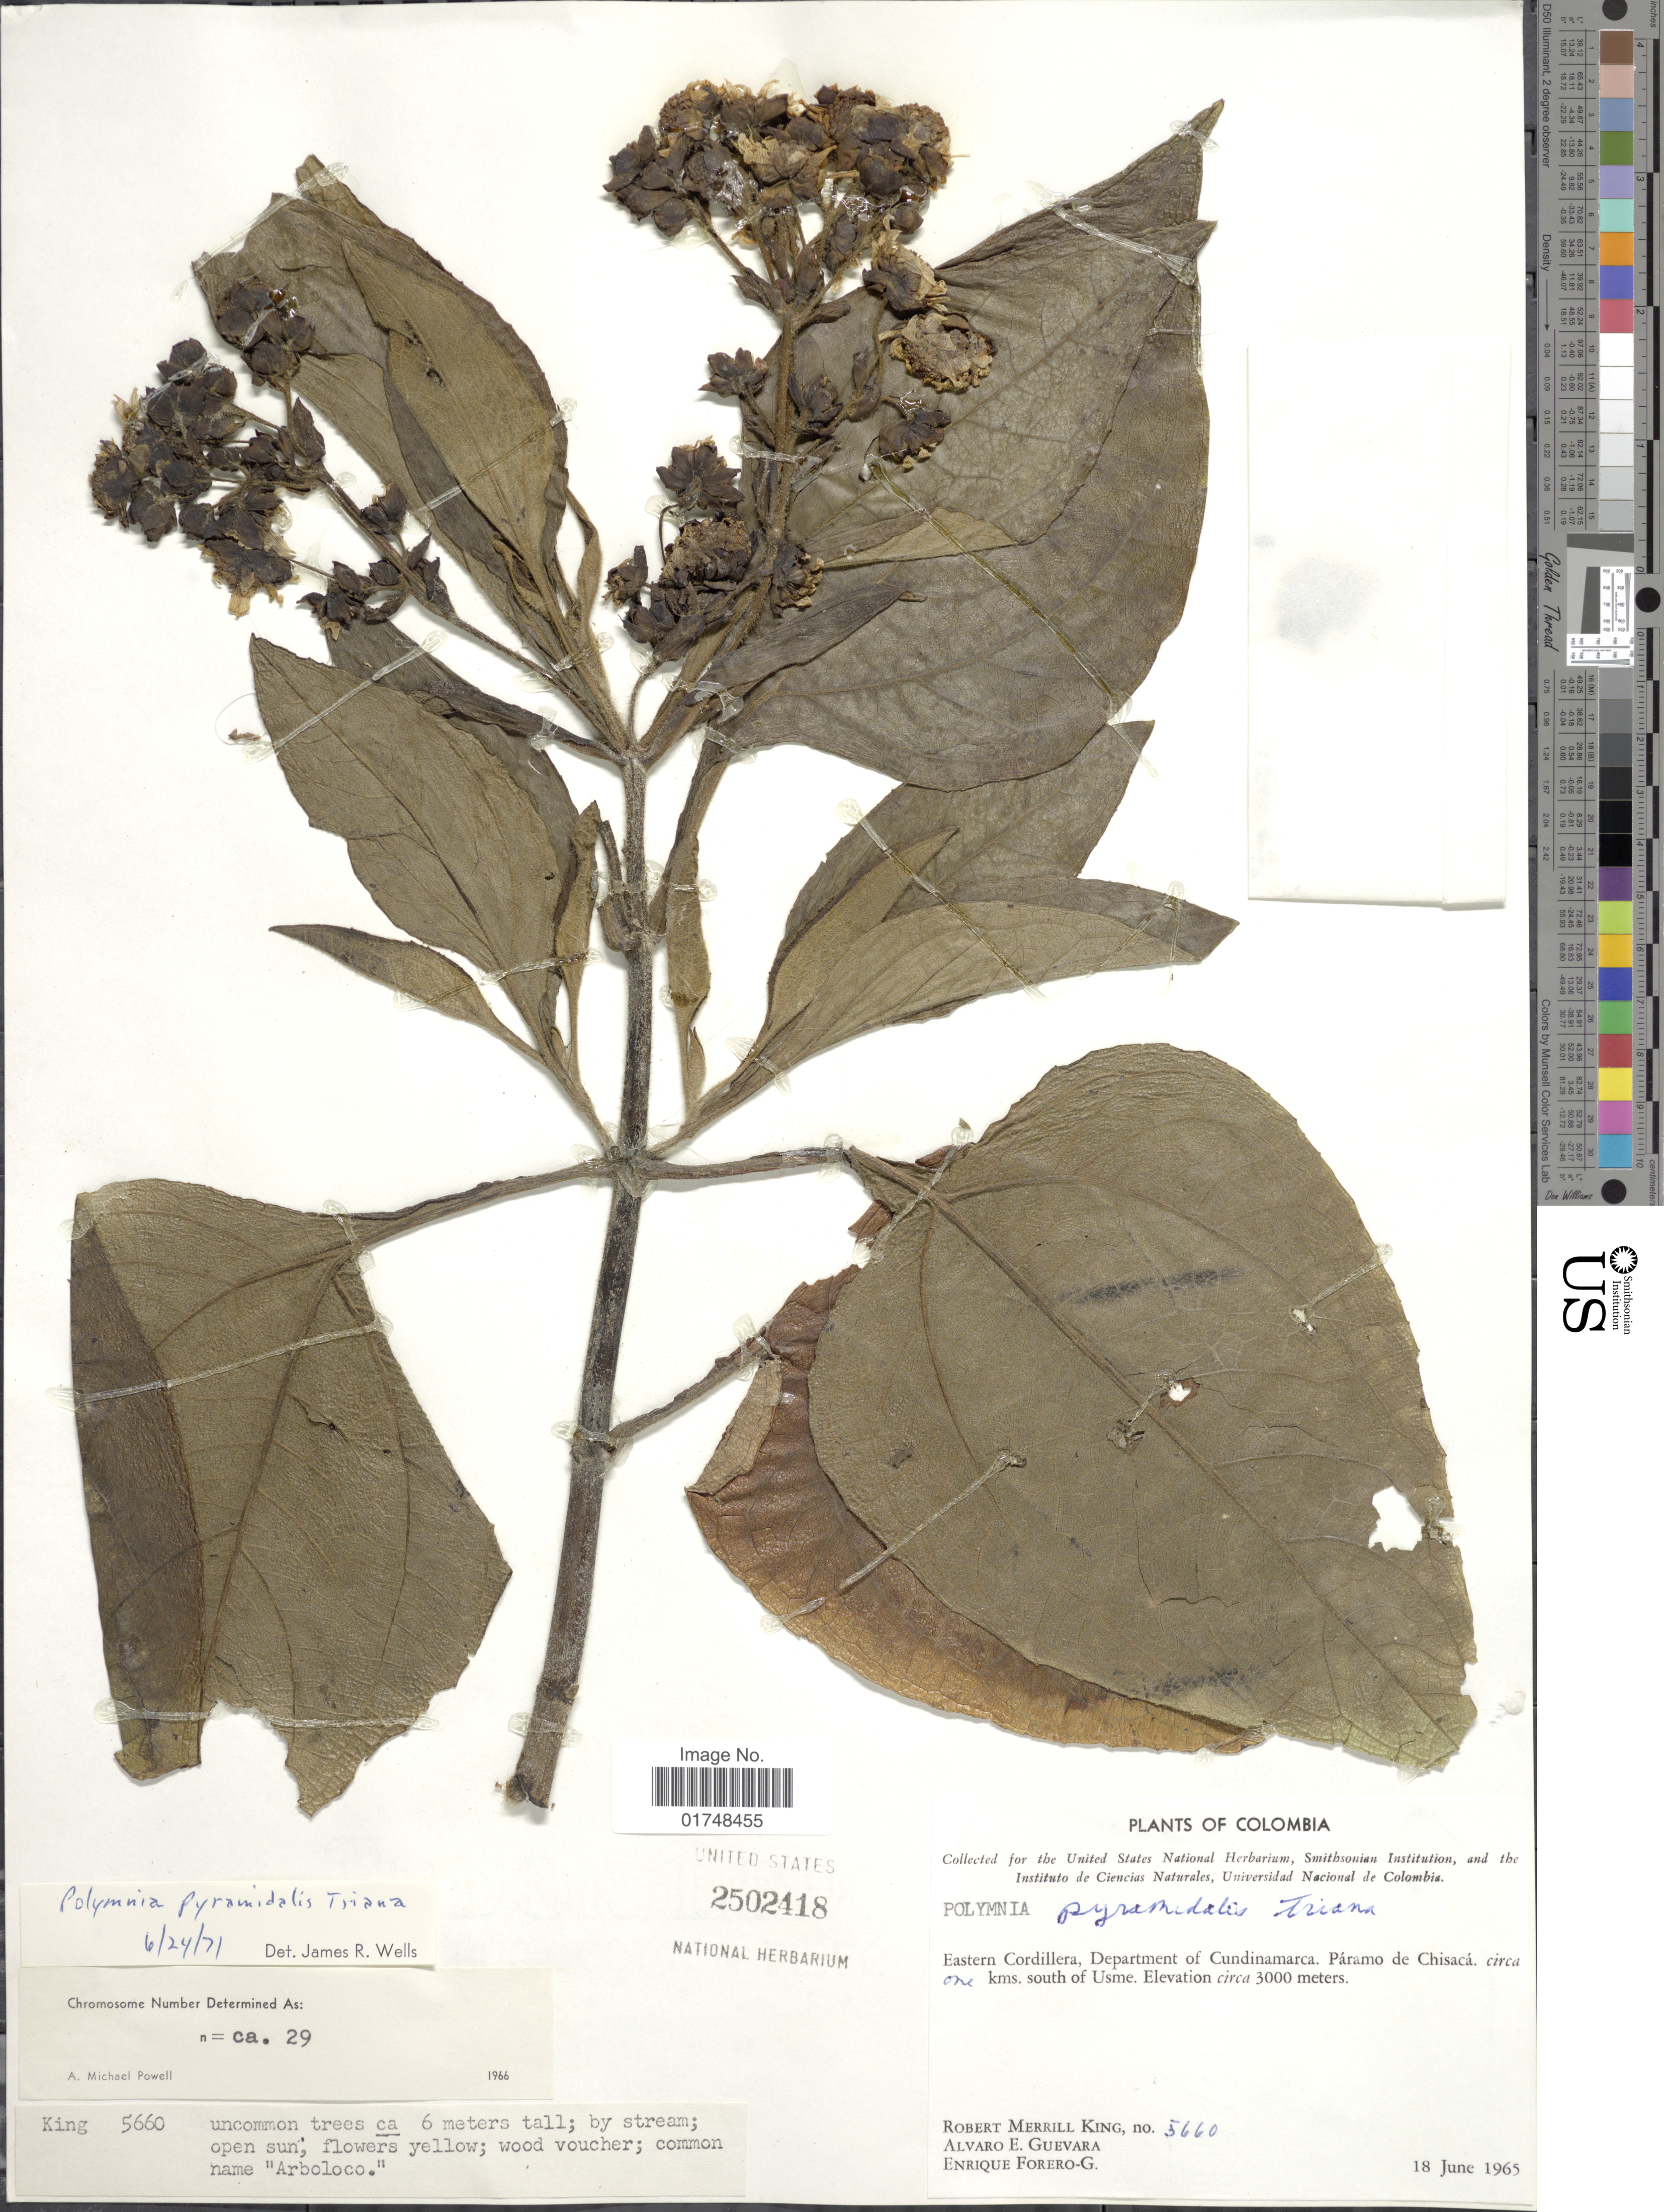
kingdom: Plantae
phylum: Tracheophyta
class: Magnoliopsida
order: Asterales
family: Asteraceae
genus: Smallanthus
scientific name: Smallanthus pyramidalis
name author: (Triana) H. Rob.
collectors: R. M. King, A. E. Guevara & E. Forero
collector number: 5660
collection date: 1965-06-18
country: Colombia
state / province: Cundinamarca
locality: Eastern Cordillera, Paramo de Chisaca, circa one kms south of Usme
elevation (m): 3000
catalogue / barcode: US 2502418